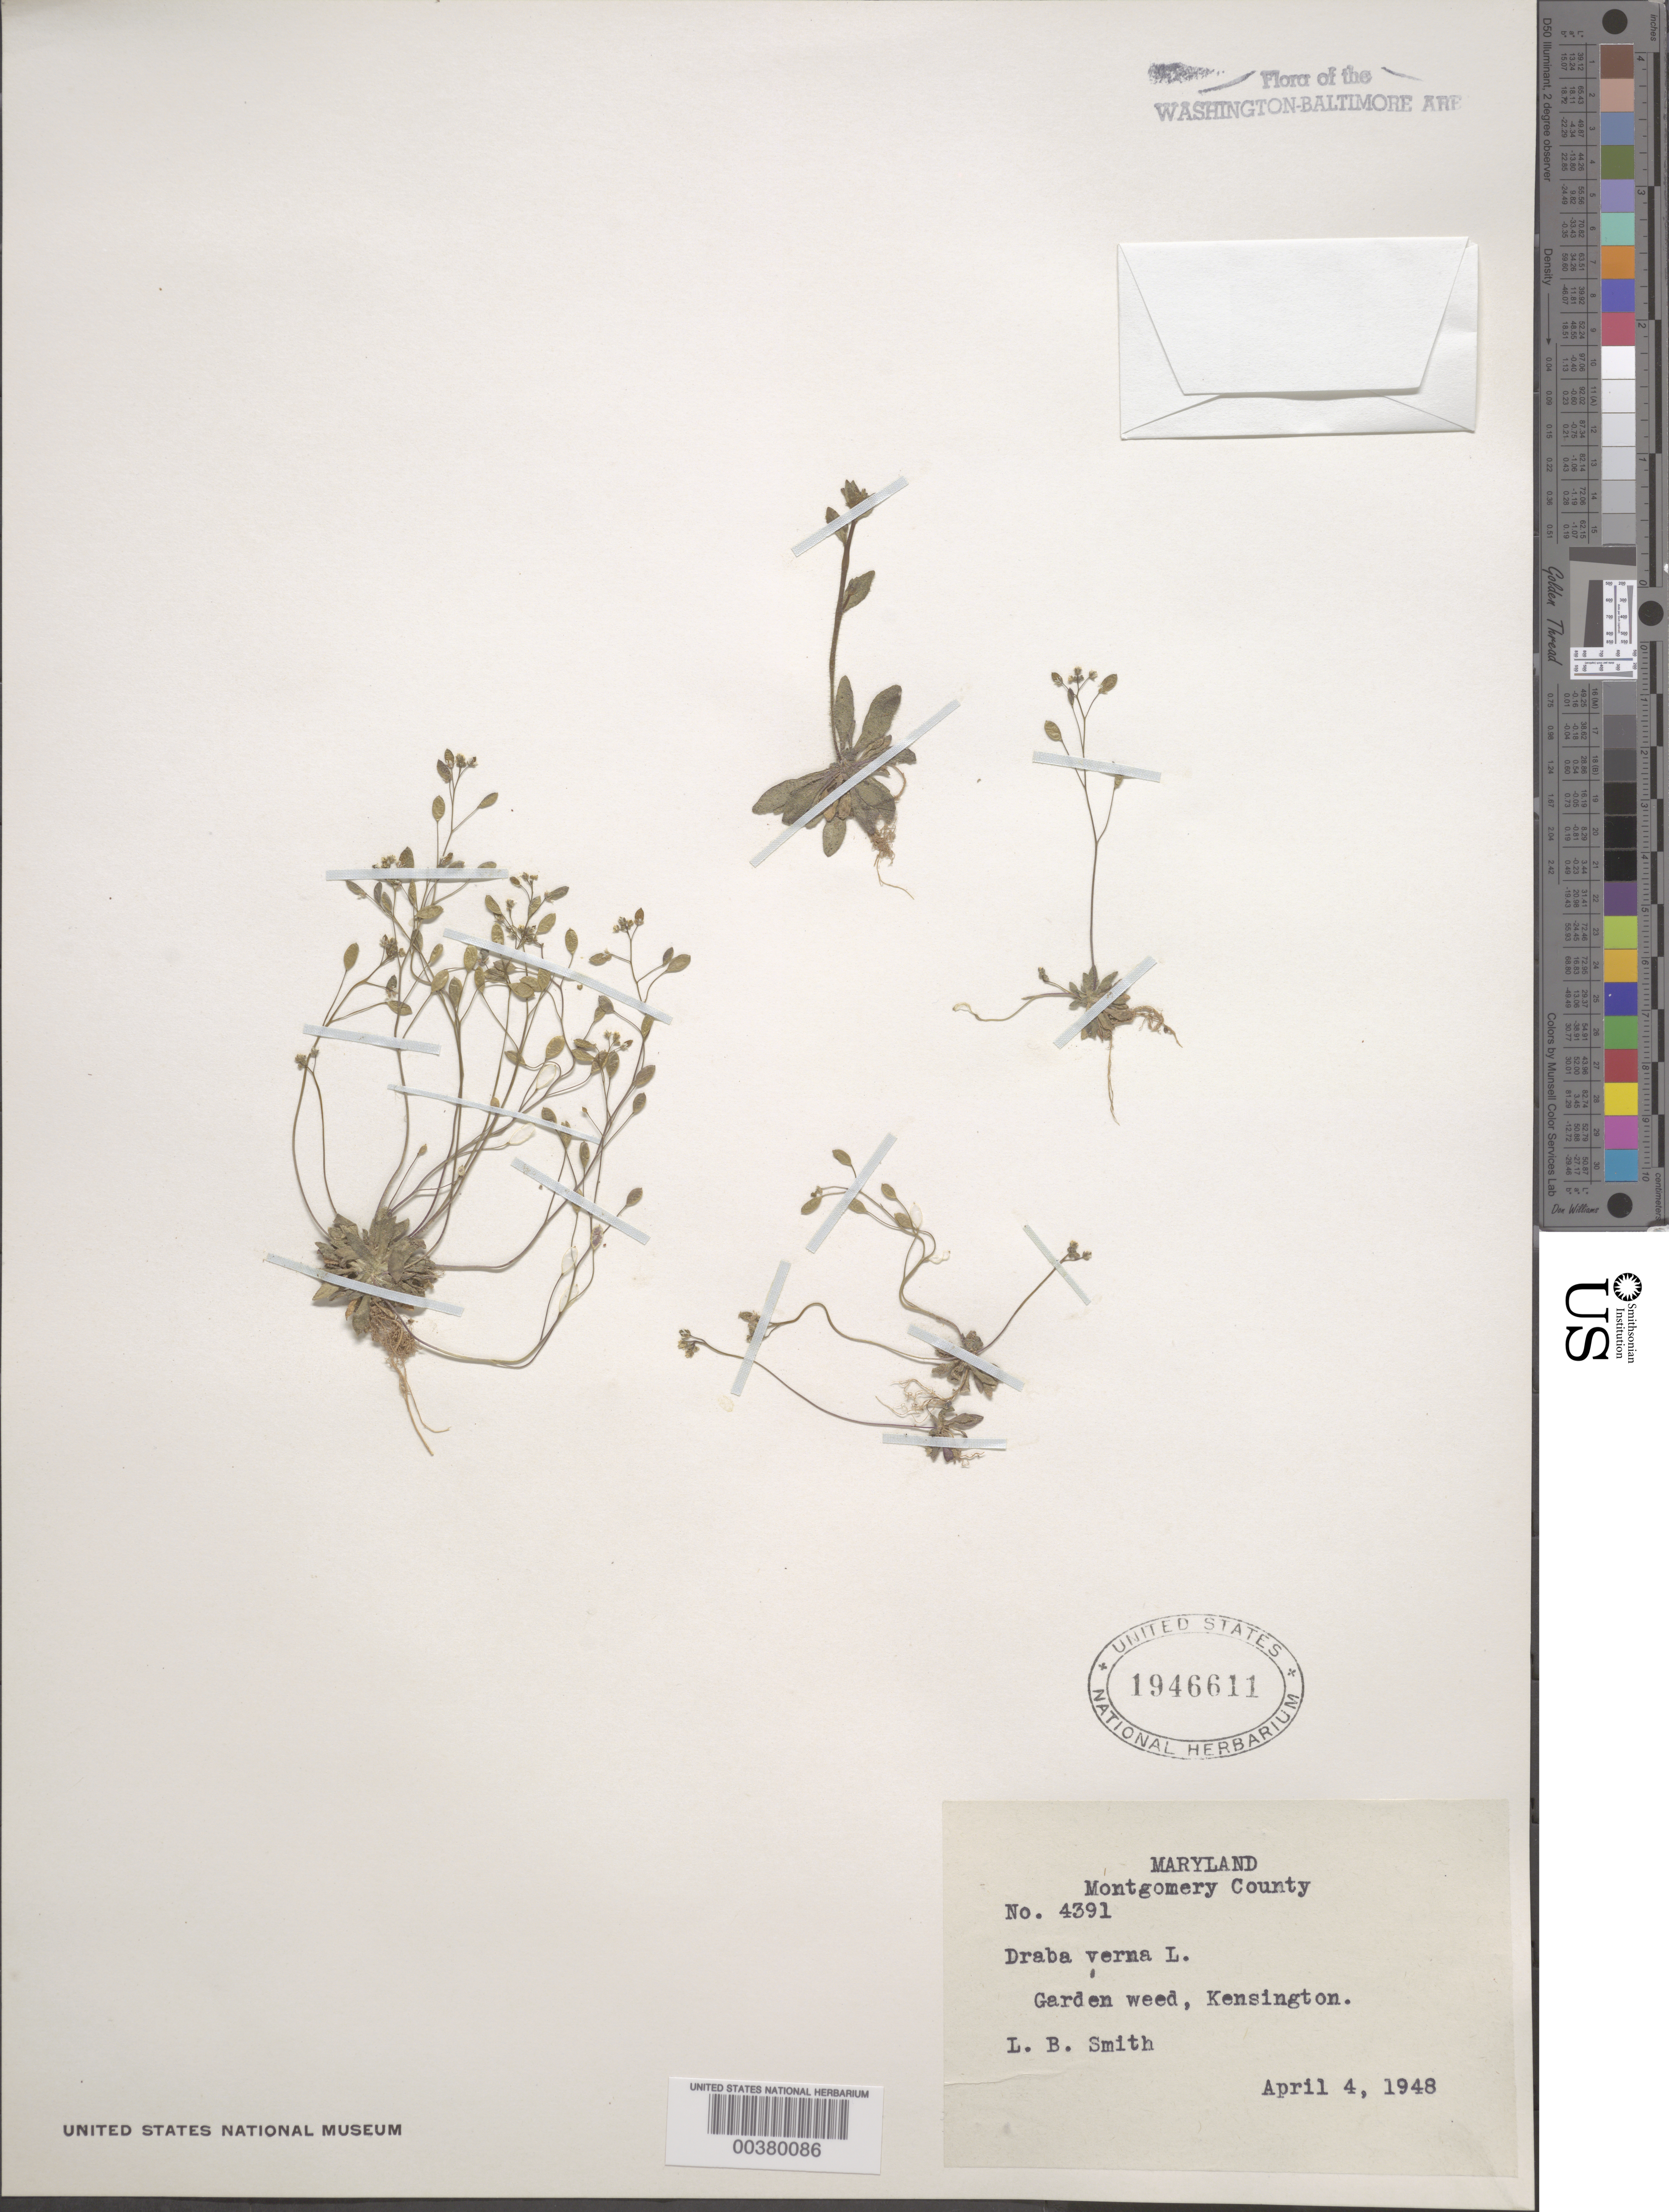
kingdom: Plantae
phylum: Tracheophyta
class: Magnoliopsida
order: Brassicales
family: Brassicaceae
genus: Draba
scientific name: Draba verna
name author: L.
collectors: L. Smith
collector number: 4391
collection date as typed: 04 Apr 1948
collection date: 1948-04-04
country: United States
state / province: Maryland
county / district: Montgomery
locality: Kensington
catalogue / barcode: US 1946611